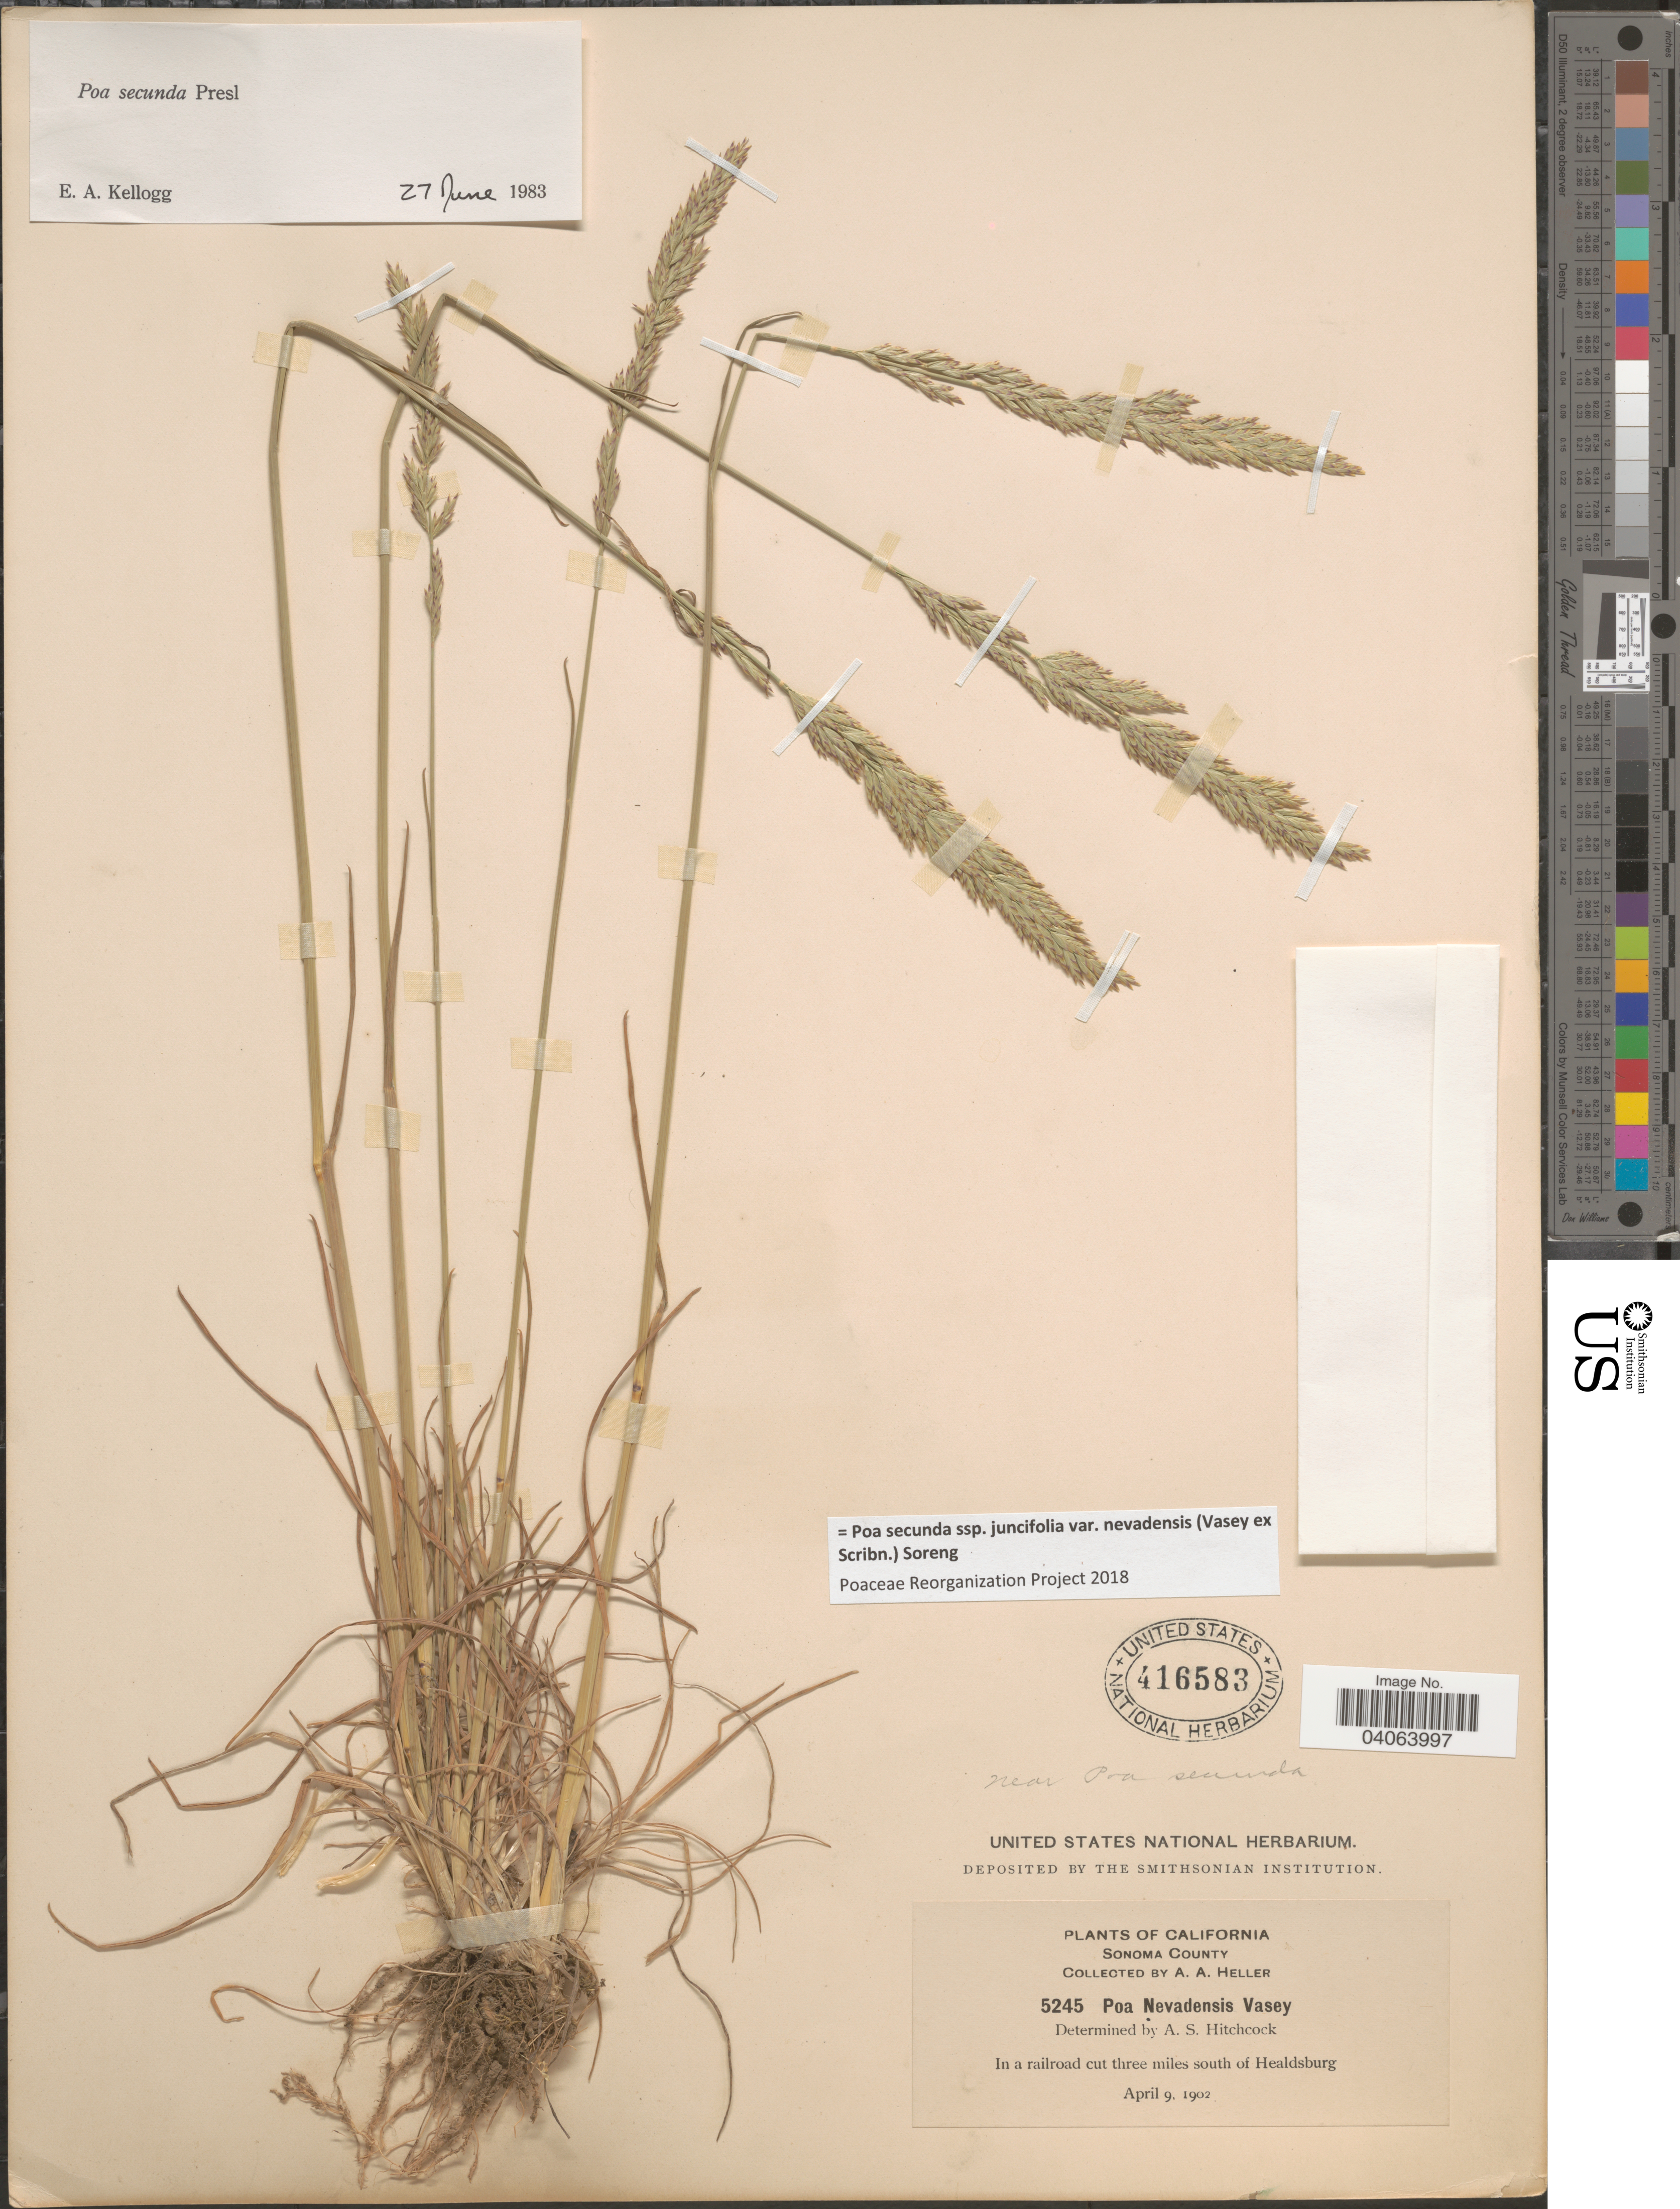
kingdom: Plantae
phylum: Tracheophyta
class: Liliopsida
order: Poales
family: Poaceae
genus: Poa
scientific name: Poa secunda subsp. juncifolia var. nevadensis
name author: (Vasey ex Scribn.) Soreng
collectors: A. A. Heller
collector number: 5245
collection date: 1902-04-09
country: United States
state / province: California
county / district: Sonoma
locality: Sonoma County. In railroad cuit three miles south on Healdsburg.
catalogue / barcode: US 416583